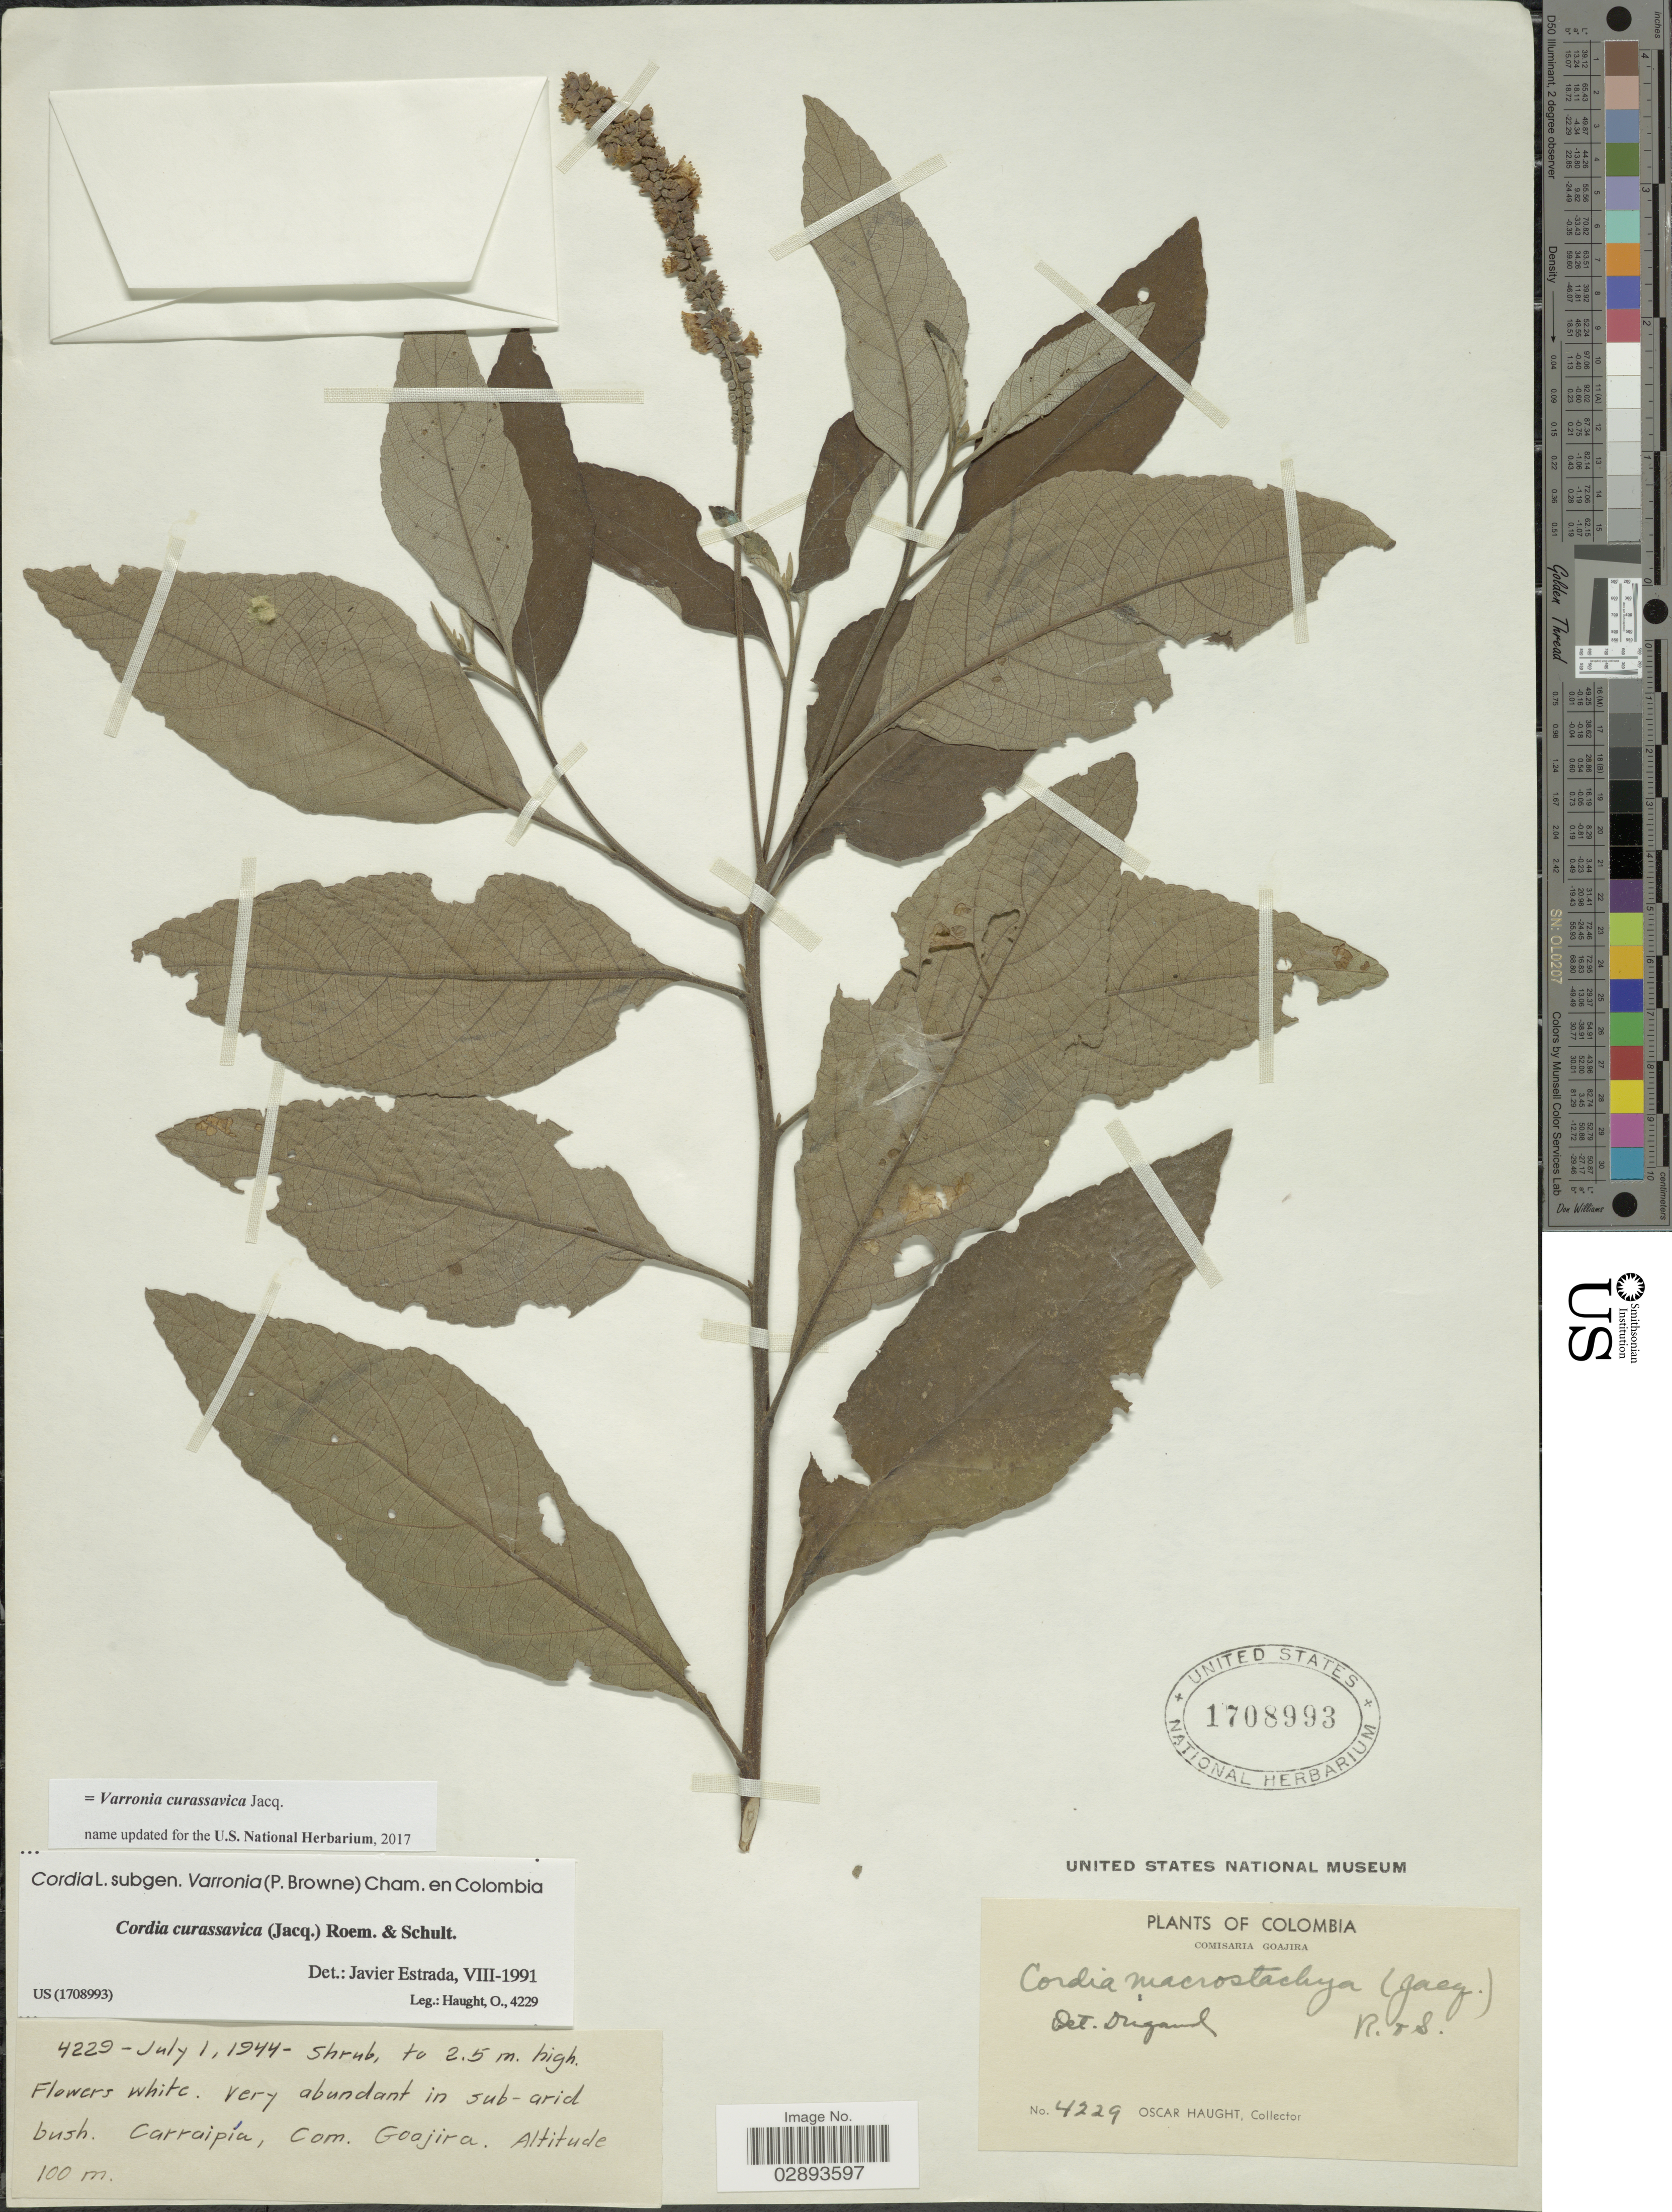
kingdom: Plantae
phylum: Tracheophyta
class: Magnoliopsida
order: Boraginales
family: Cordiaceae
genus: Varronia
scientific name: Varronia curassavica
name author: Jacq.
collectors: O. Haught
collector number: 4229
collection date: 1944-07-01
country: Colombia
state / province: La Guajira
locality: Comisaria Goajira, Carraipía, Com. Goajira.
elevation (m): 100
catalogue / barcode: US 1708993